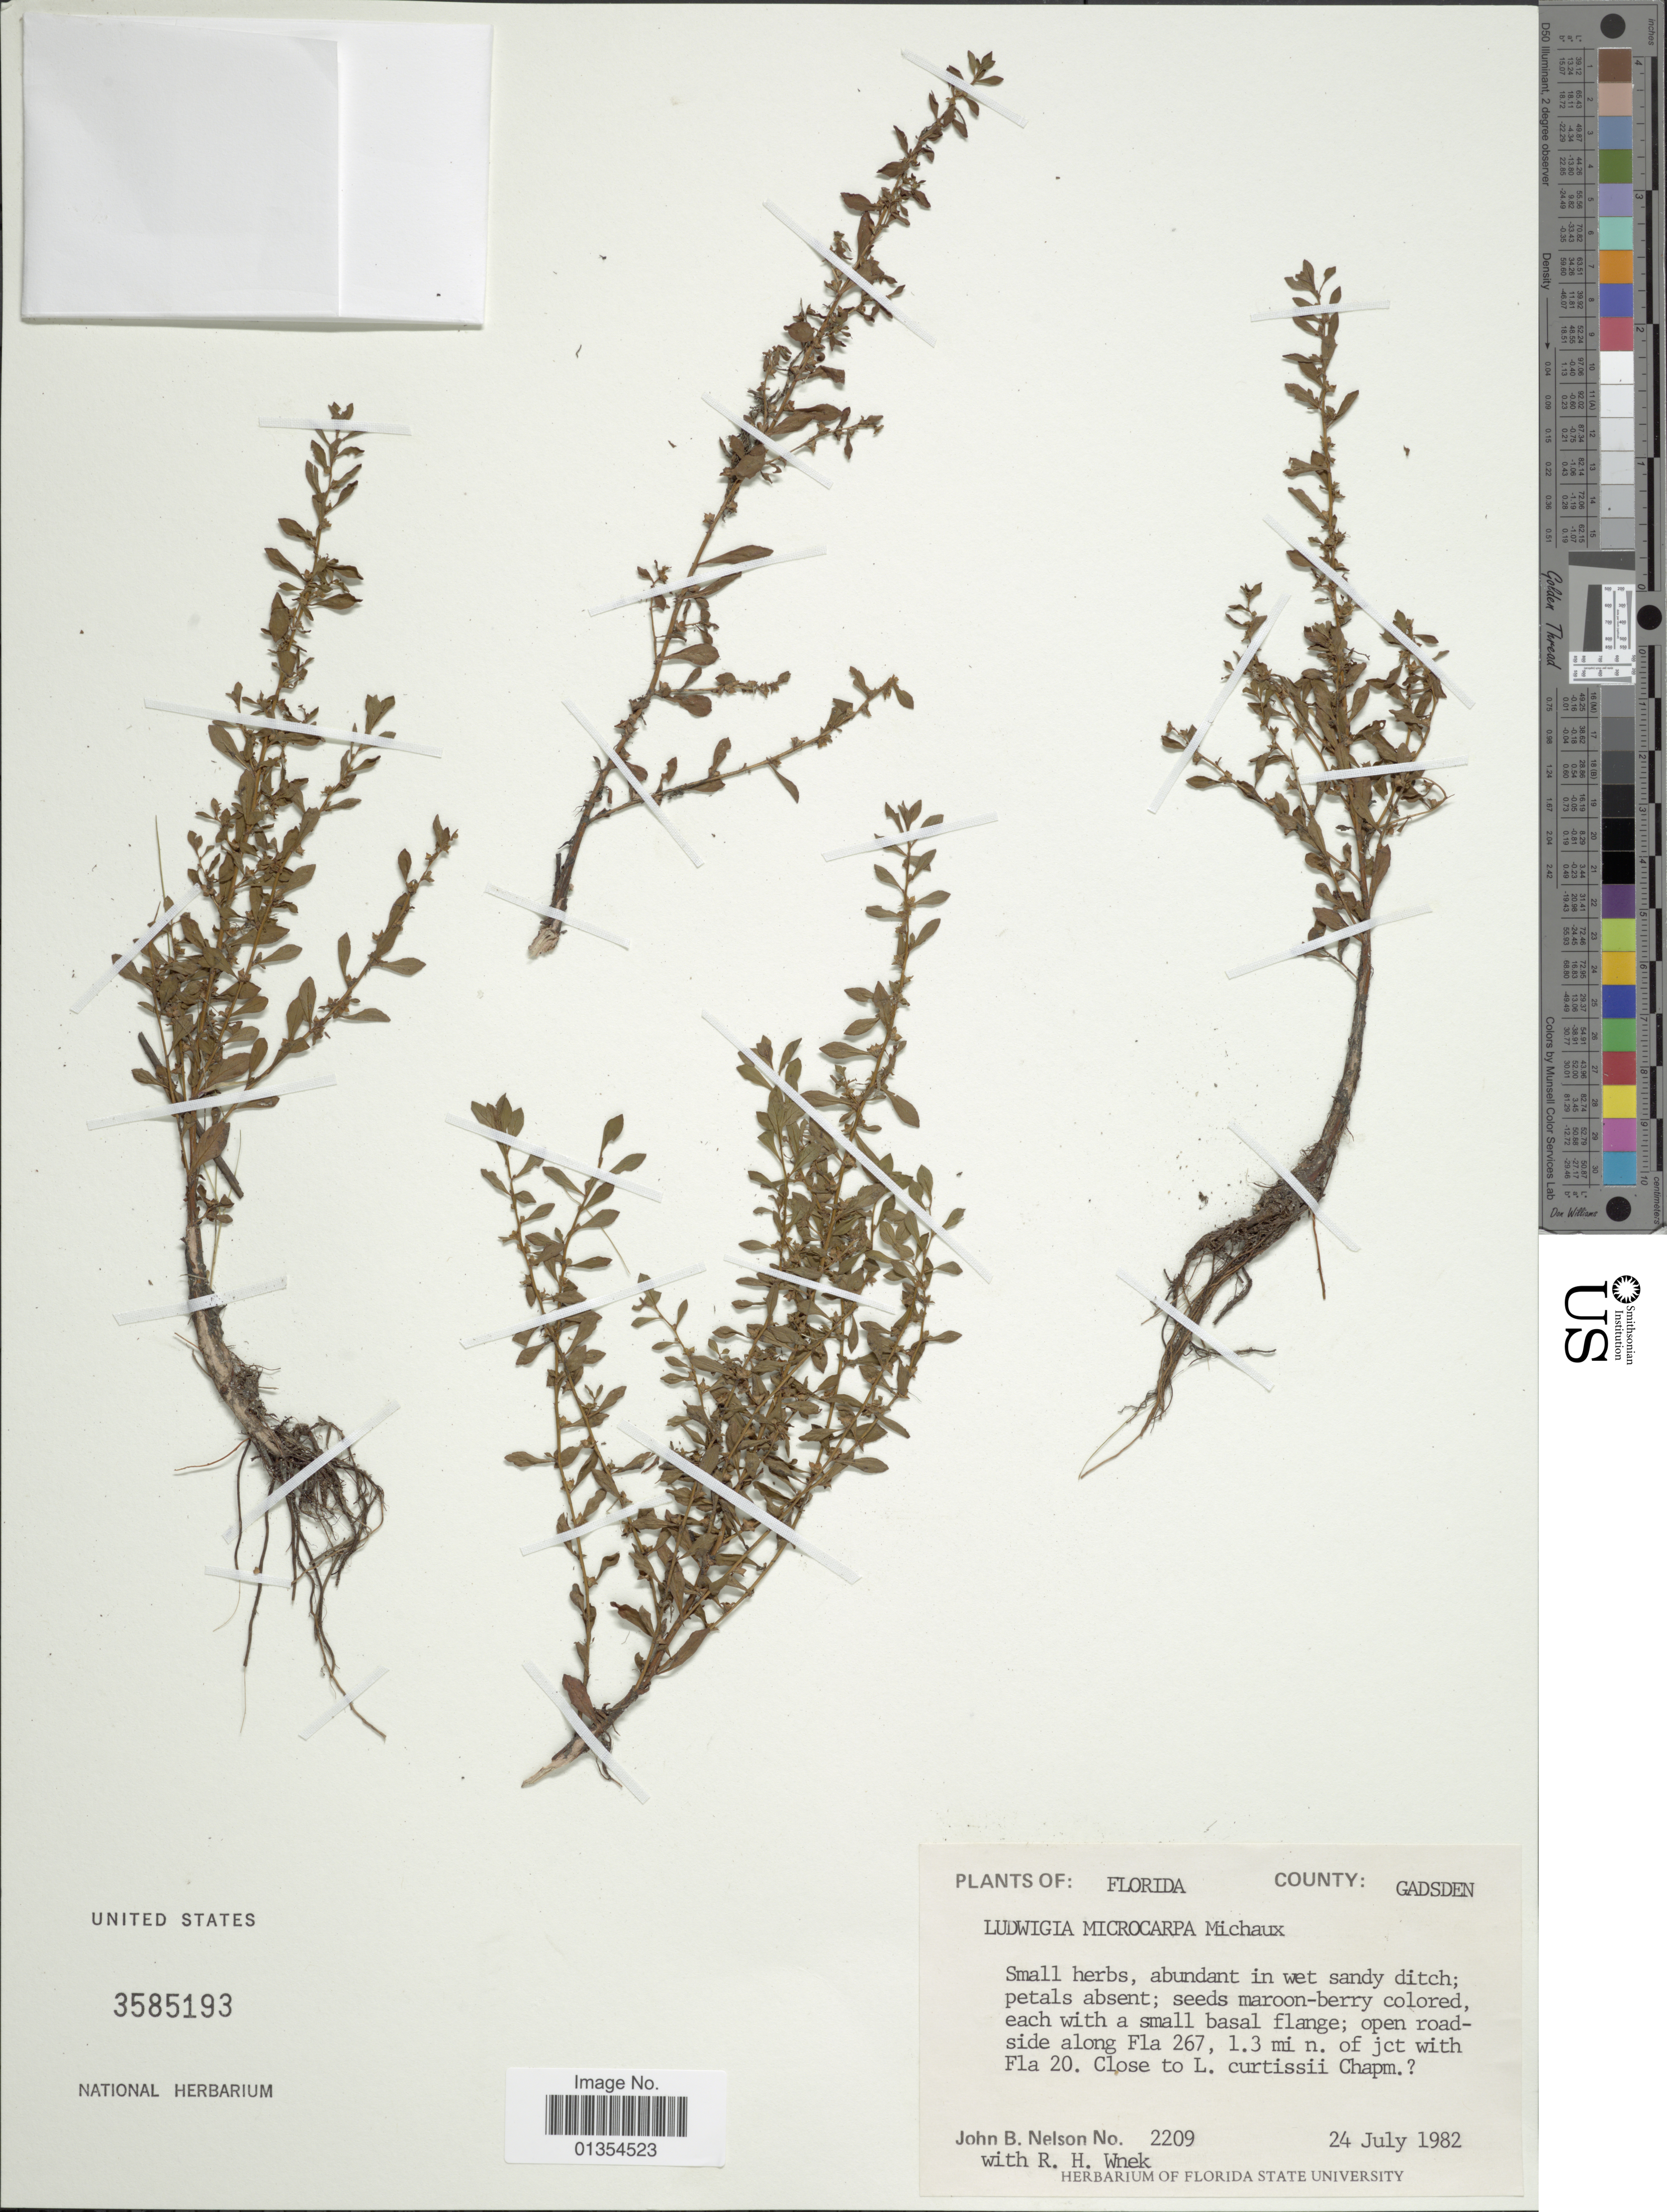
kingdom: Plantae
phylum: Tracheophyta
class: Magnoliopsida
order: Myrtales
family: Onagraceae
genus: Ludwigia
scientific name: Ludwigia microcarpa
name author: Michx.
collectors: J. B. Nelson & R. Wnek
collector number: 2209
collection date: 1982-07-24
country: United States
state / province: Florida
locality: County Gadsen, open roadside along Fla 267, 1.3 mi n. of junction with Fla 20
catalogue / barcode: US 3585193